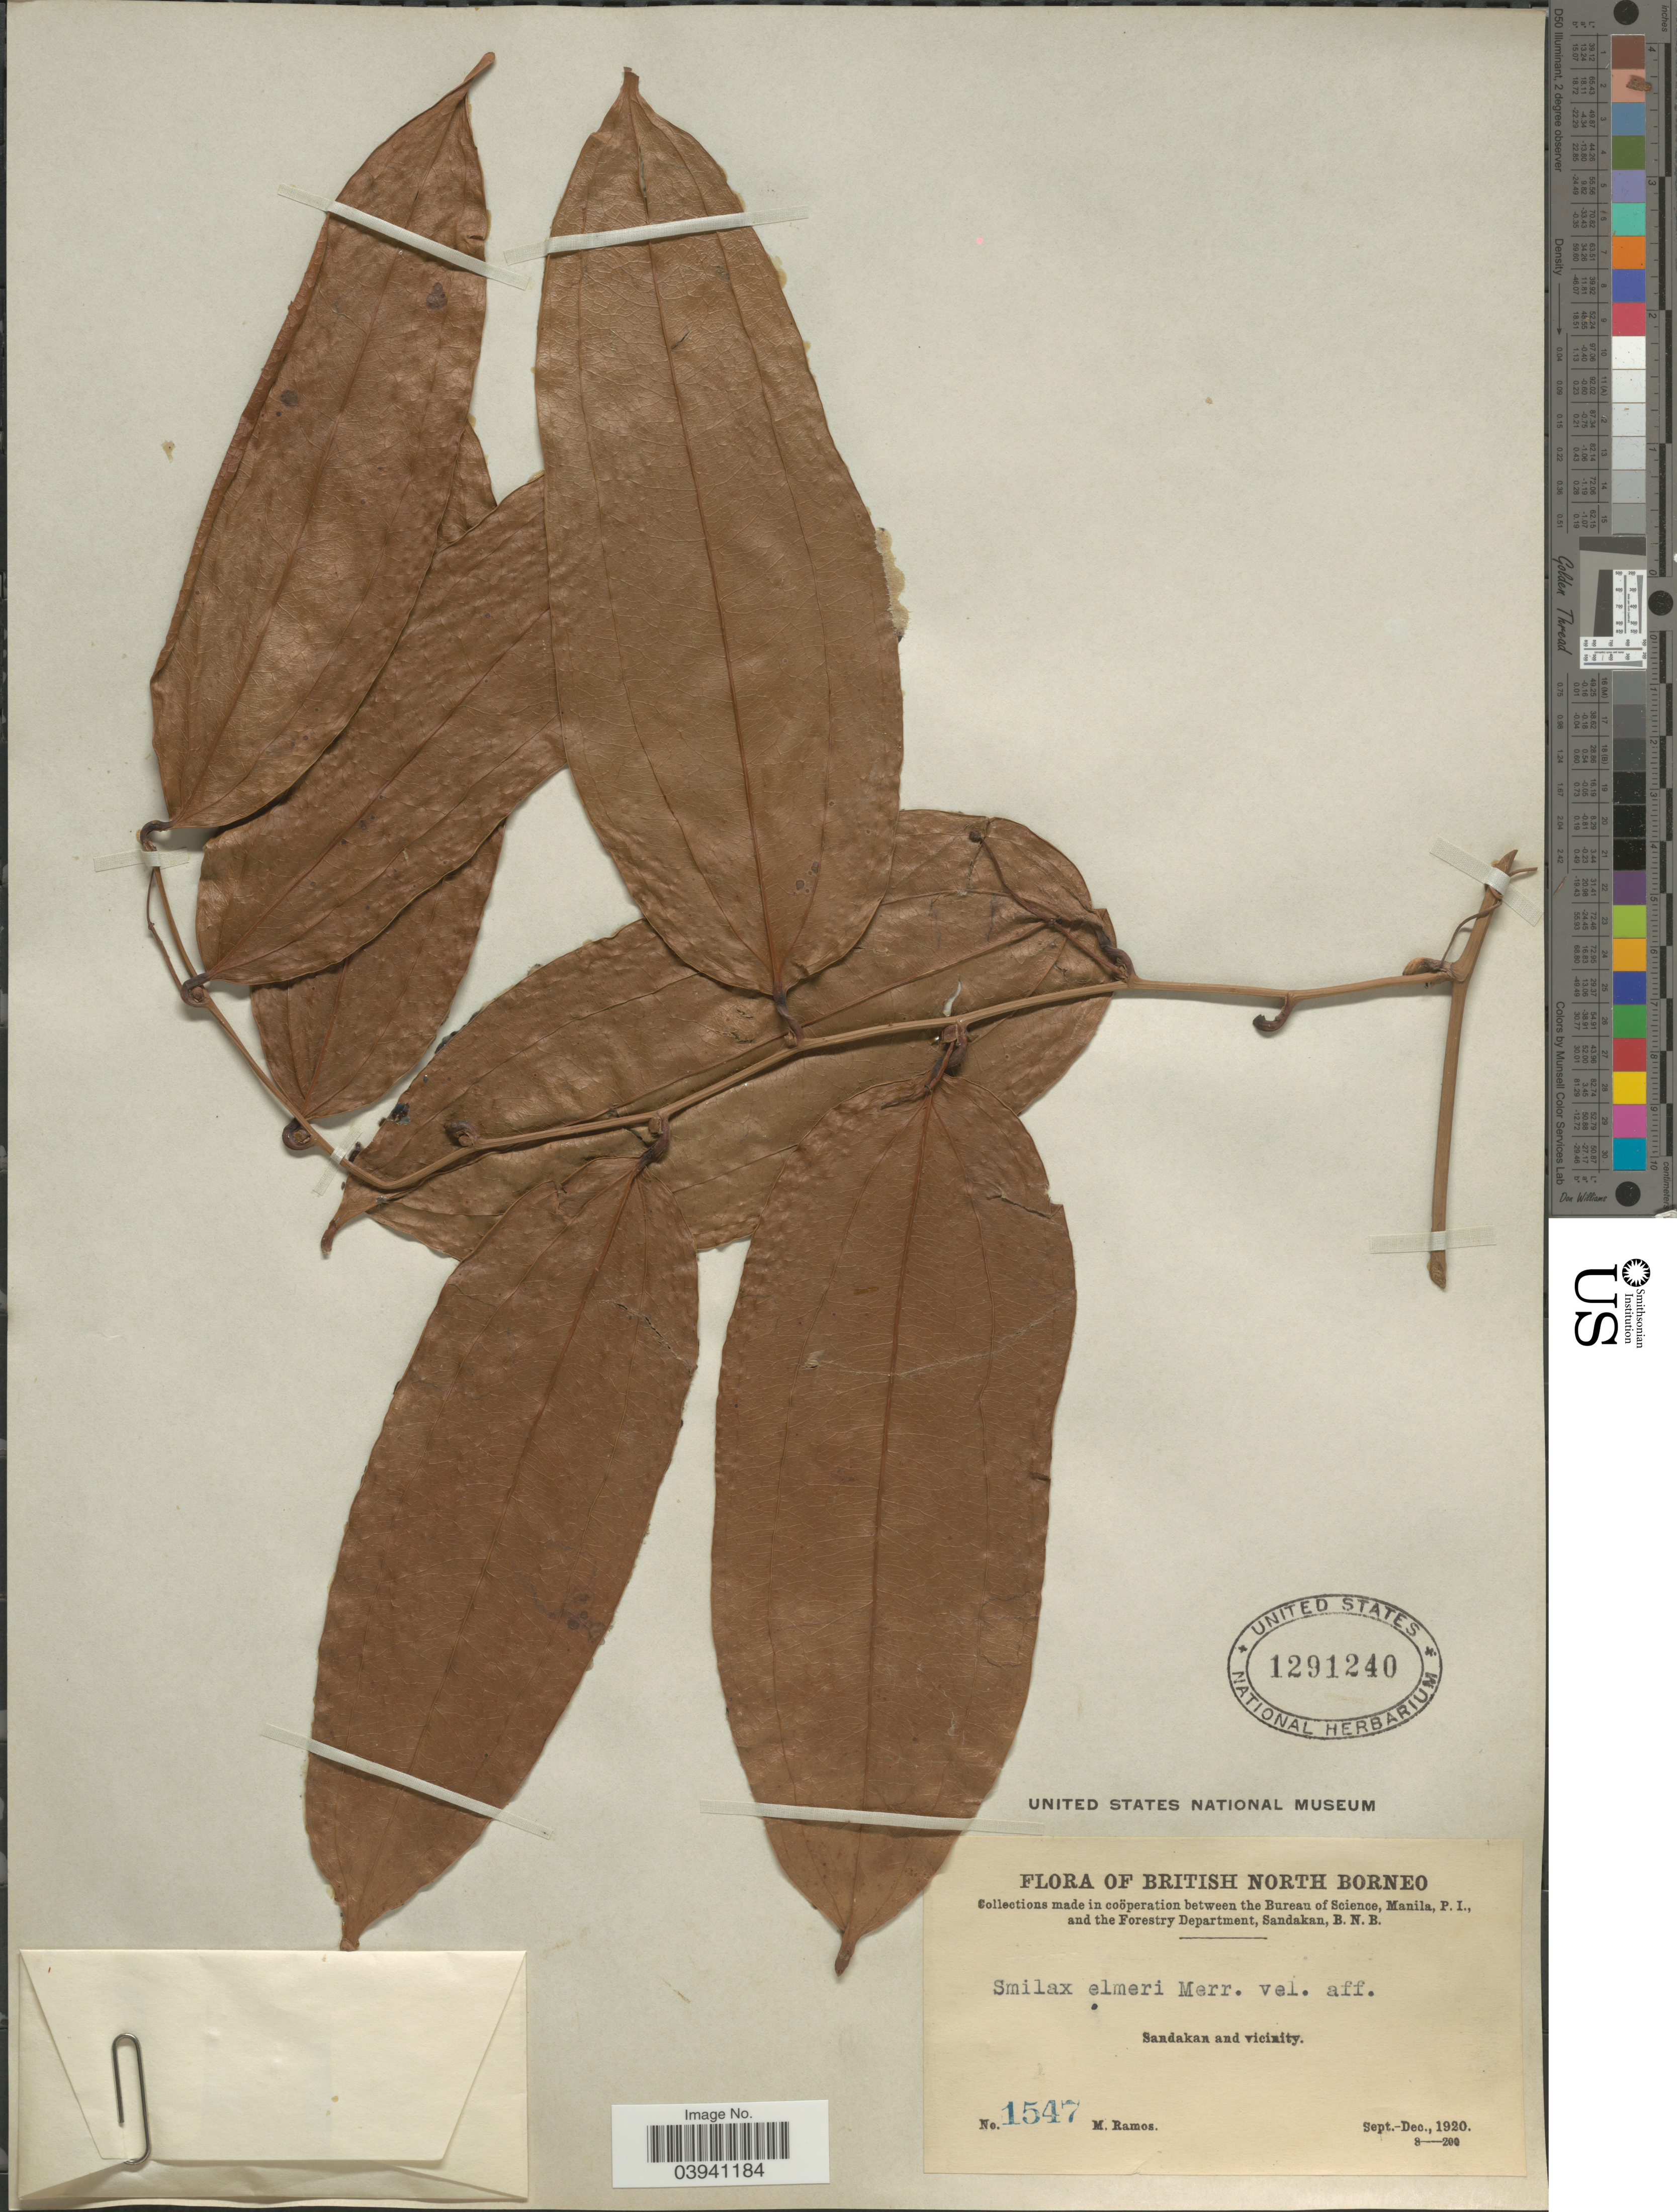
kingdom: Plantae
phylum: Tracheophyta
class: Liliopsida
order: Liliales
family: Smilacaceae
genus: Smilax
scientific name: Smilax elmeri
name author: Merr.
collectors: M. Ramos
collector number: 1547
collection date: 1920-09/1920-12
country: Malaysia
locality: British North Borneo. Sandakan and vicinity.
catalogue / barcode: US 1291240